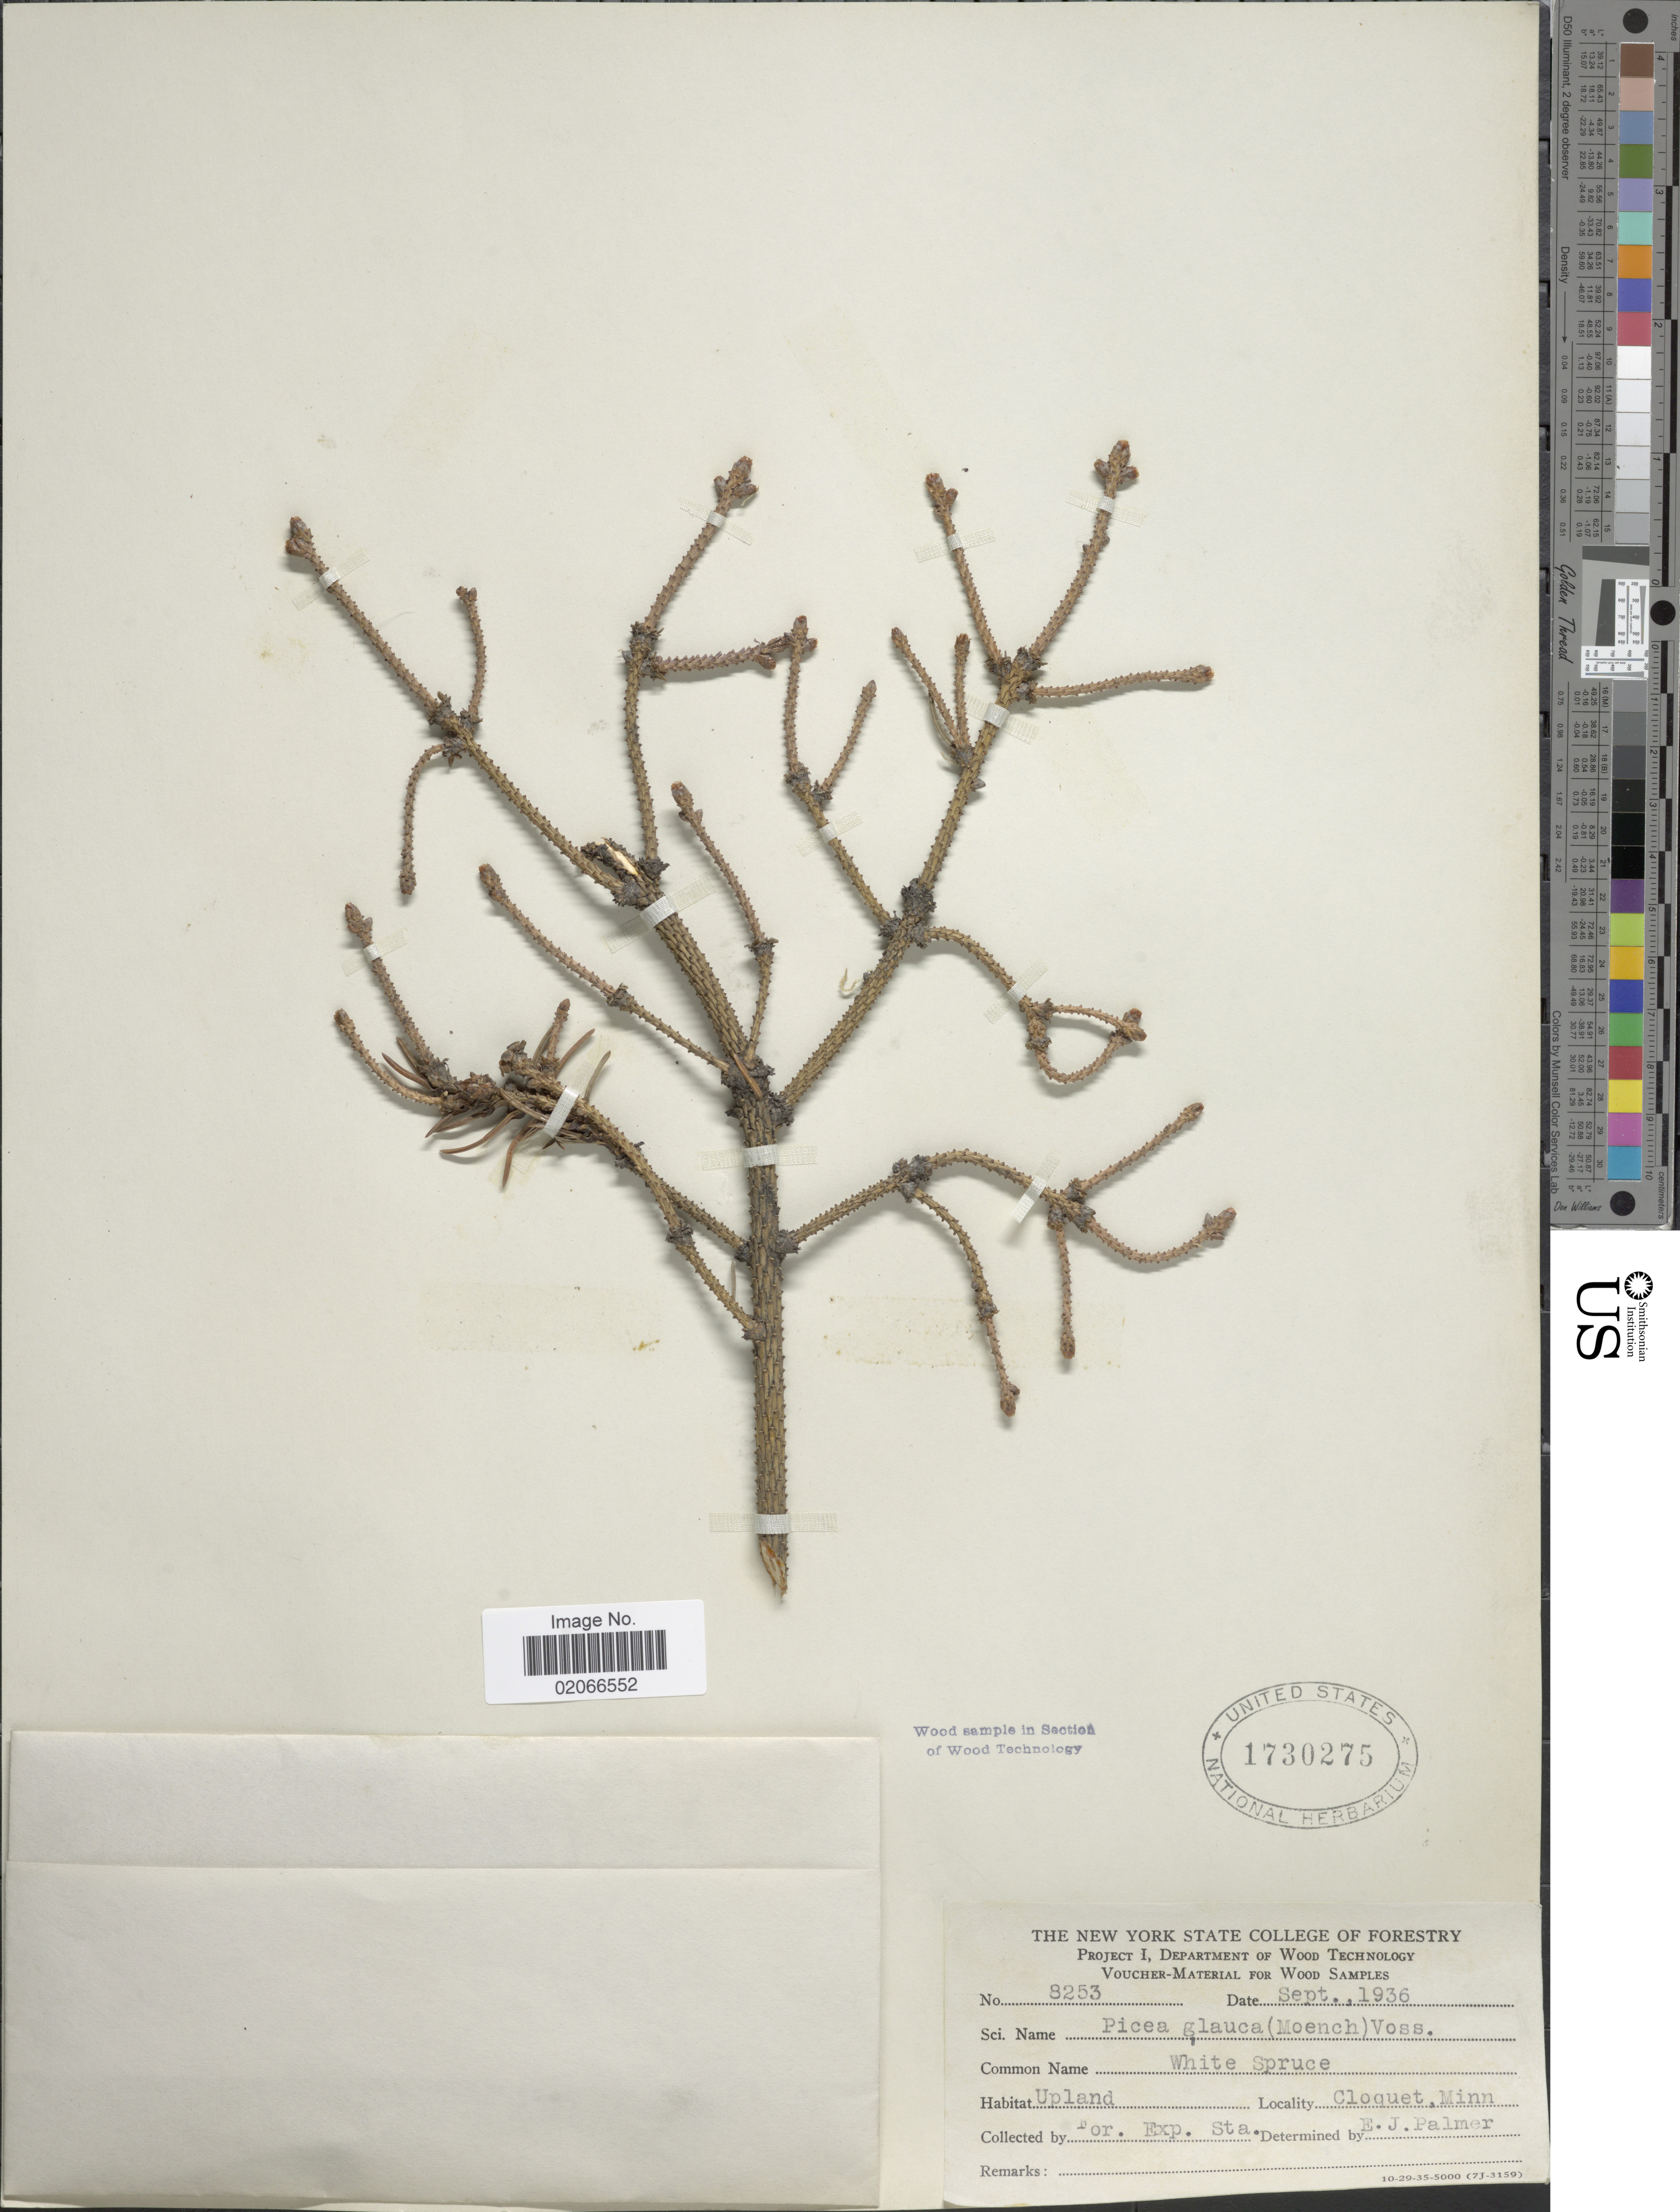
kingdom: Plantae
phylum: Tracheophyta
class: Pinopsida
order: Pinales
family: Pinaceae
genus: Picea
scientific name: Picea glauca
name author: (Moench) Voss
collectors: For. Exp. Sta.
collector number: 8253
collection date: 1936-09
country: United States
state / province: Minnesota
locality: Upland, Cloquet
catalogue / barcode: US 1730275